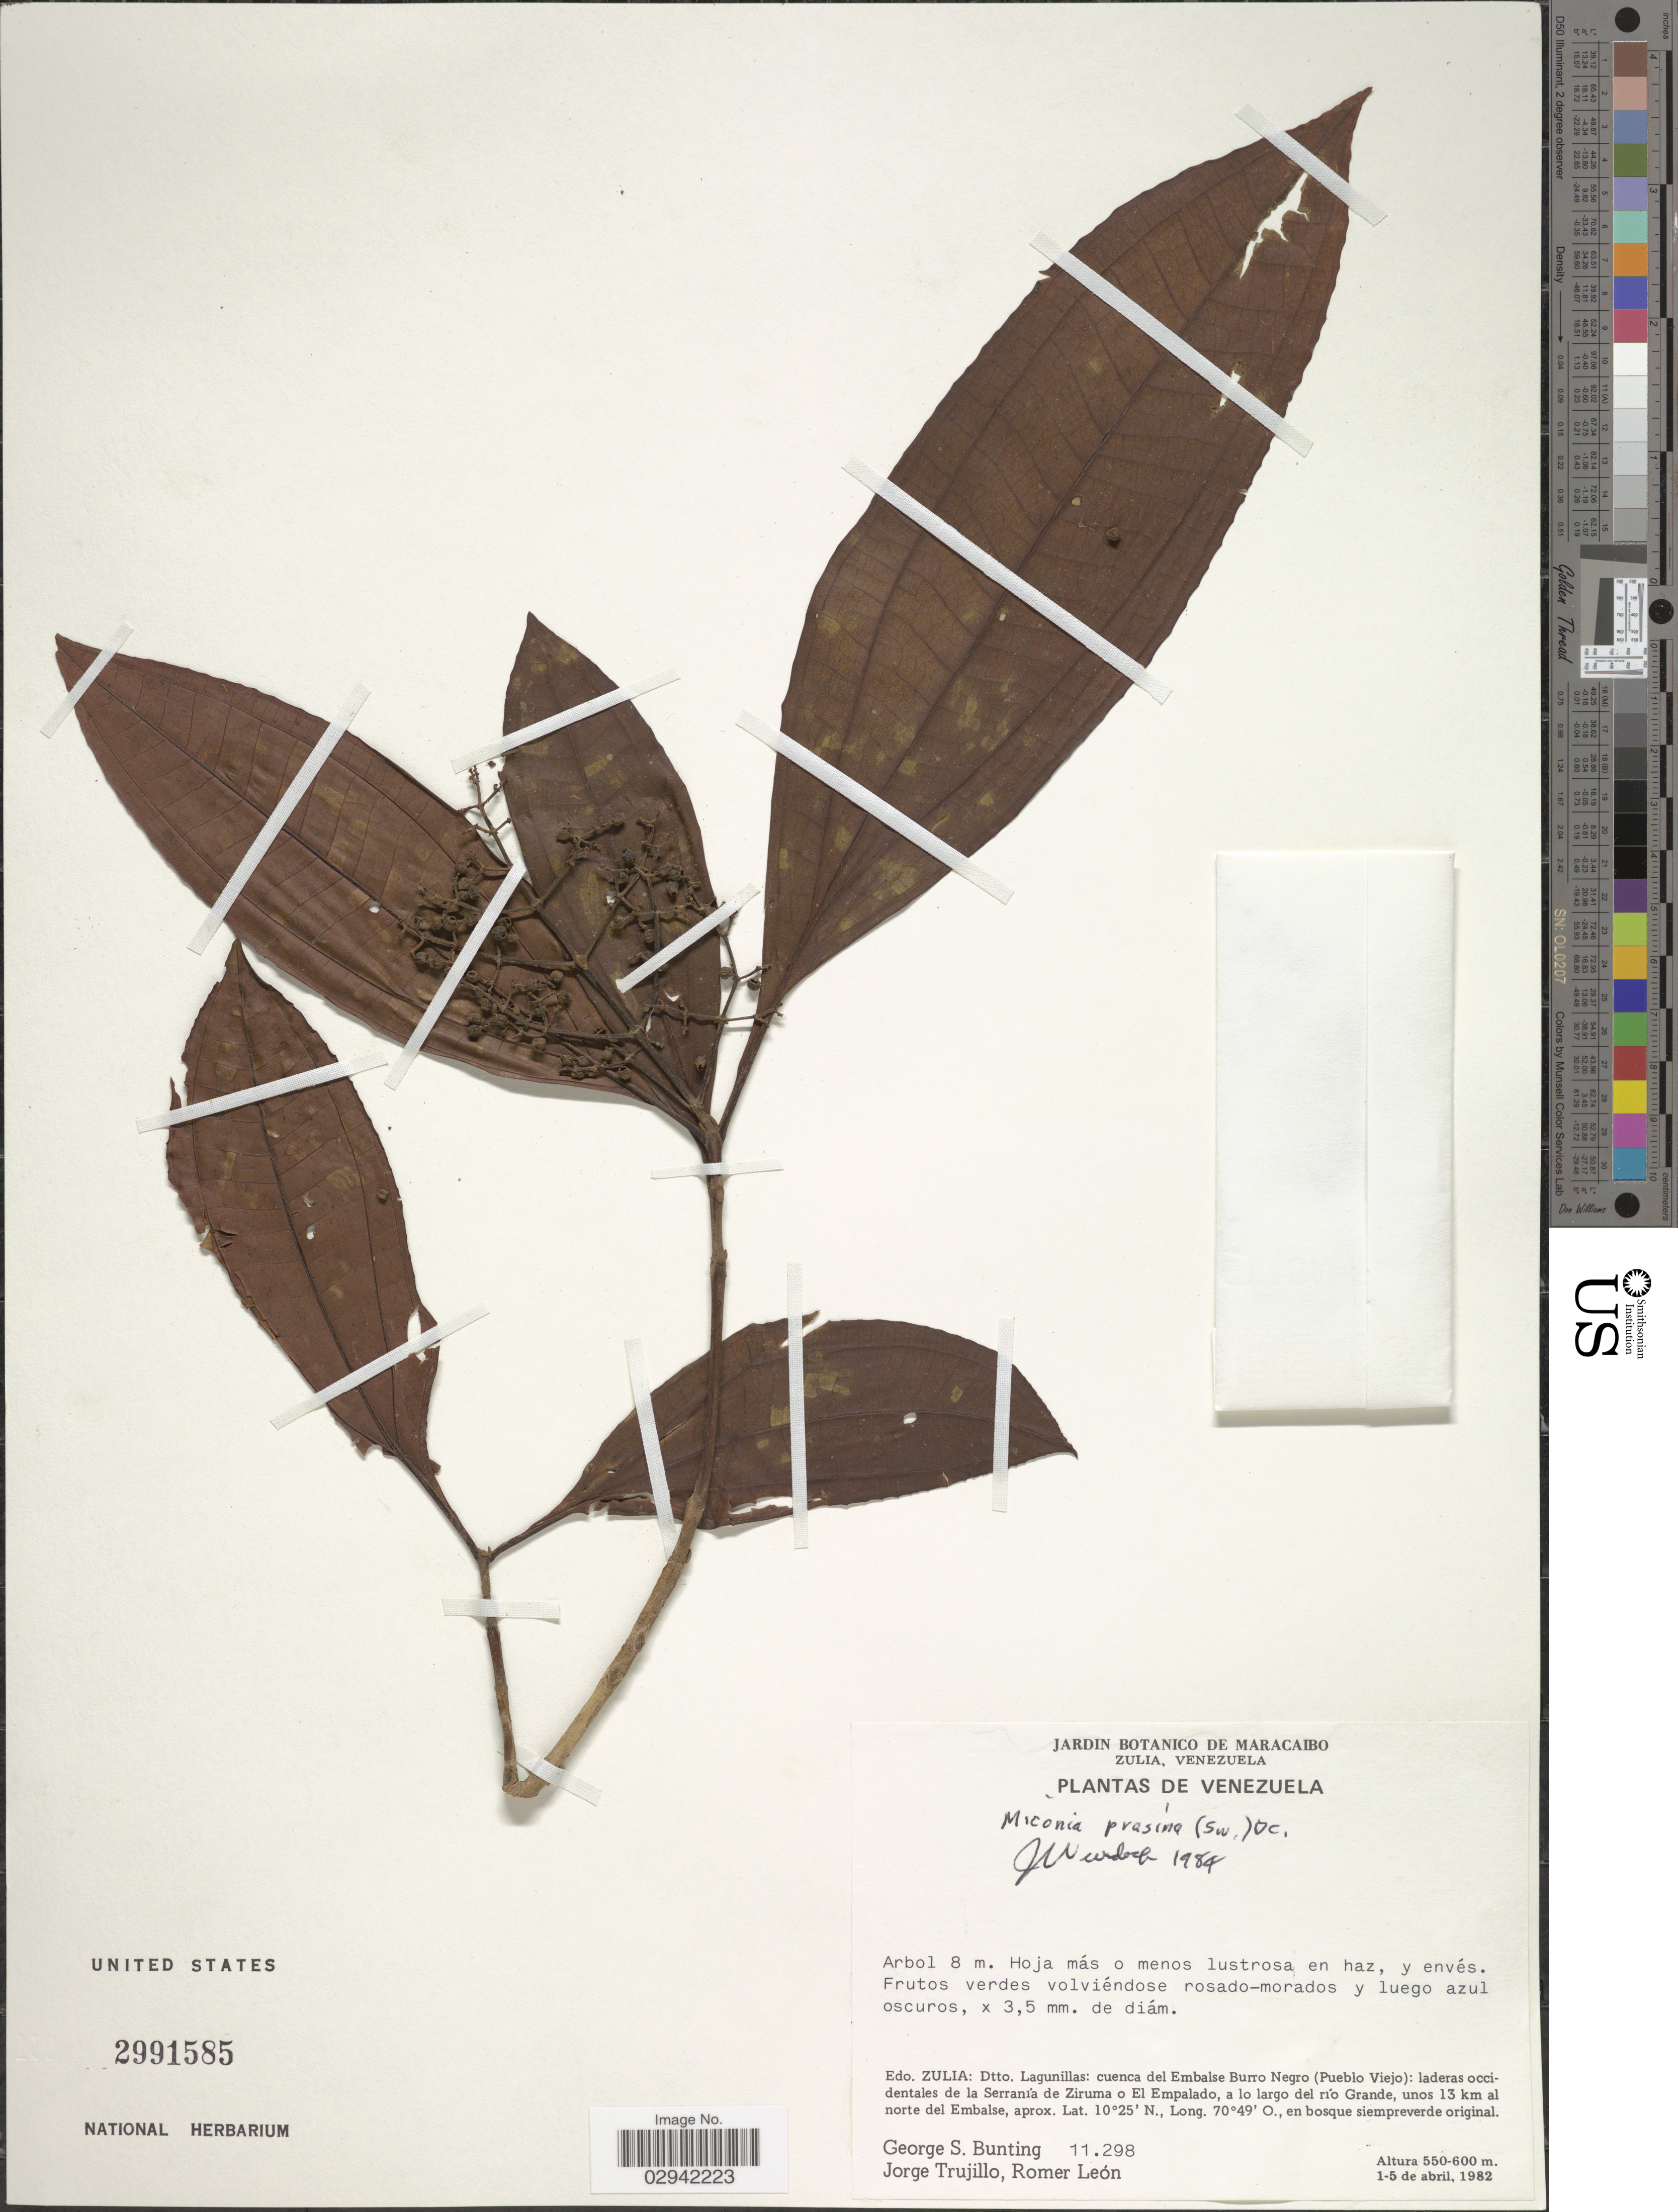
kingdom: Plantae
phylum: Tracheophyta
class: Magnoliopsida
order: Myrtales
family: Melastomataceae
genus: Miconia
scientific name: Miconia prasina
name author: (Sw.) DC.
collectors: G. S. Bunting, J. Trujillo & R. León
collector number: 11298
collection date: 1982-04-01/1982-04-05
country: Venezuela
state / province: Zulia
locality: Dtto. Lagunillas: cuenca del Embalse Burro Negro (Pueblo Viejo): laderas occidentales del la Serranía de Ziruma o El Empalado, a lo largo del río Grande, unos 13 km al norte del Embalse.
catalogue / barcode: US 2991585